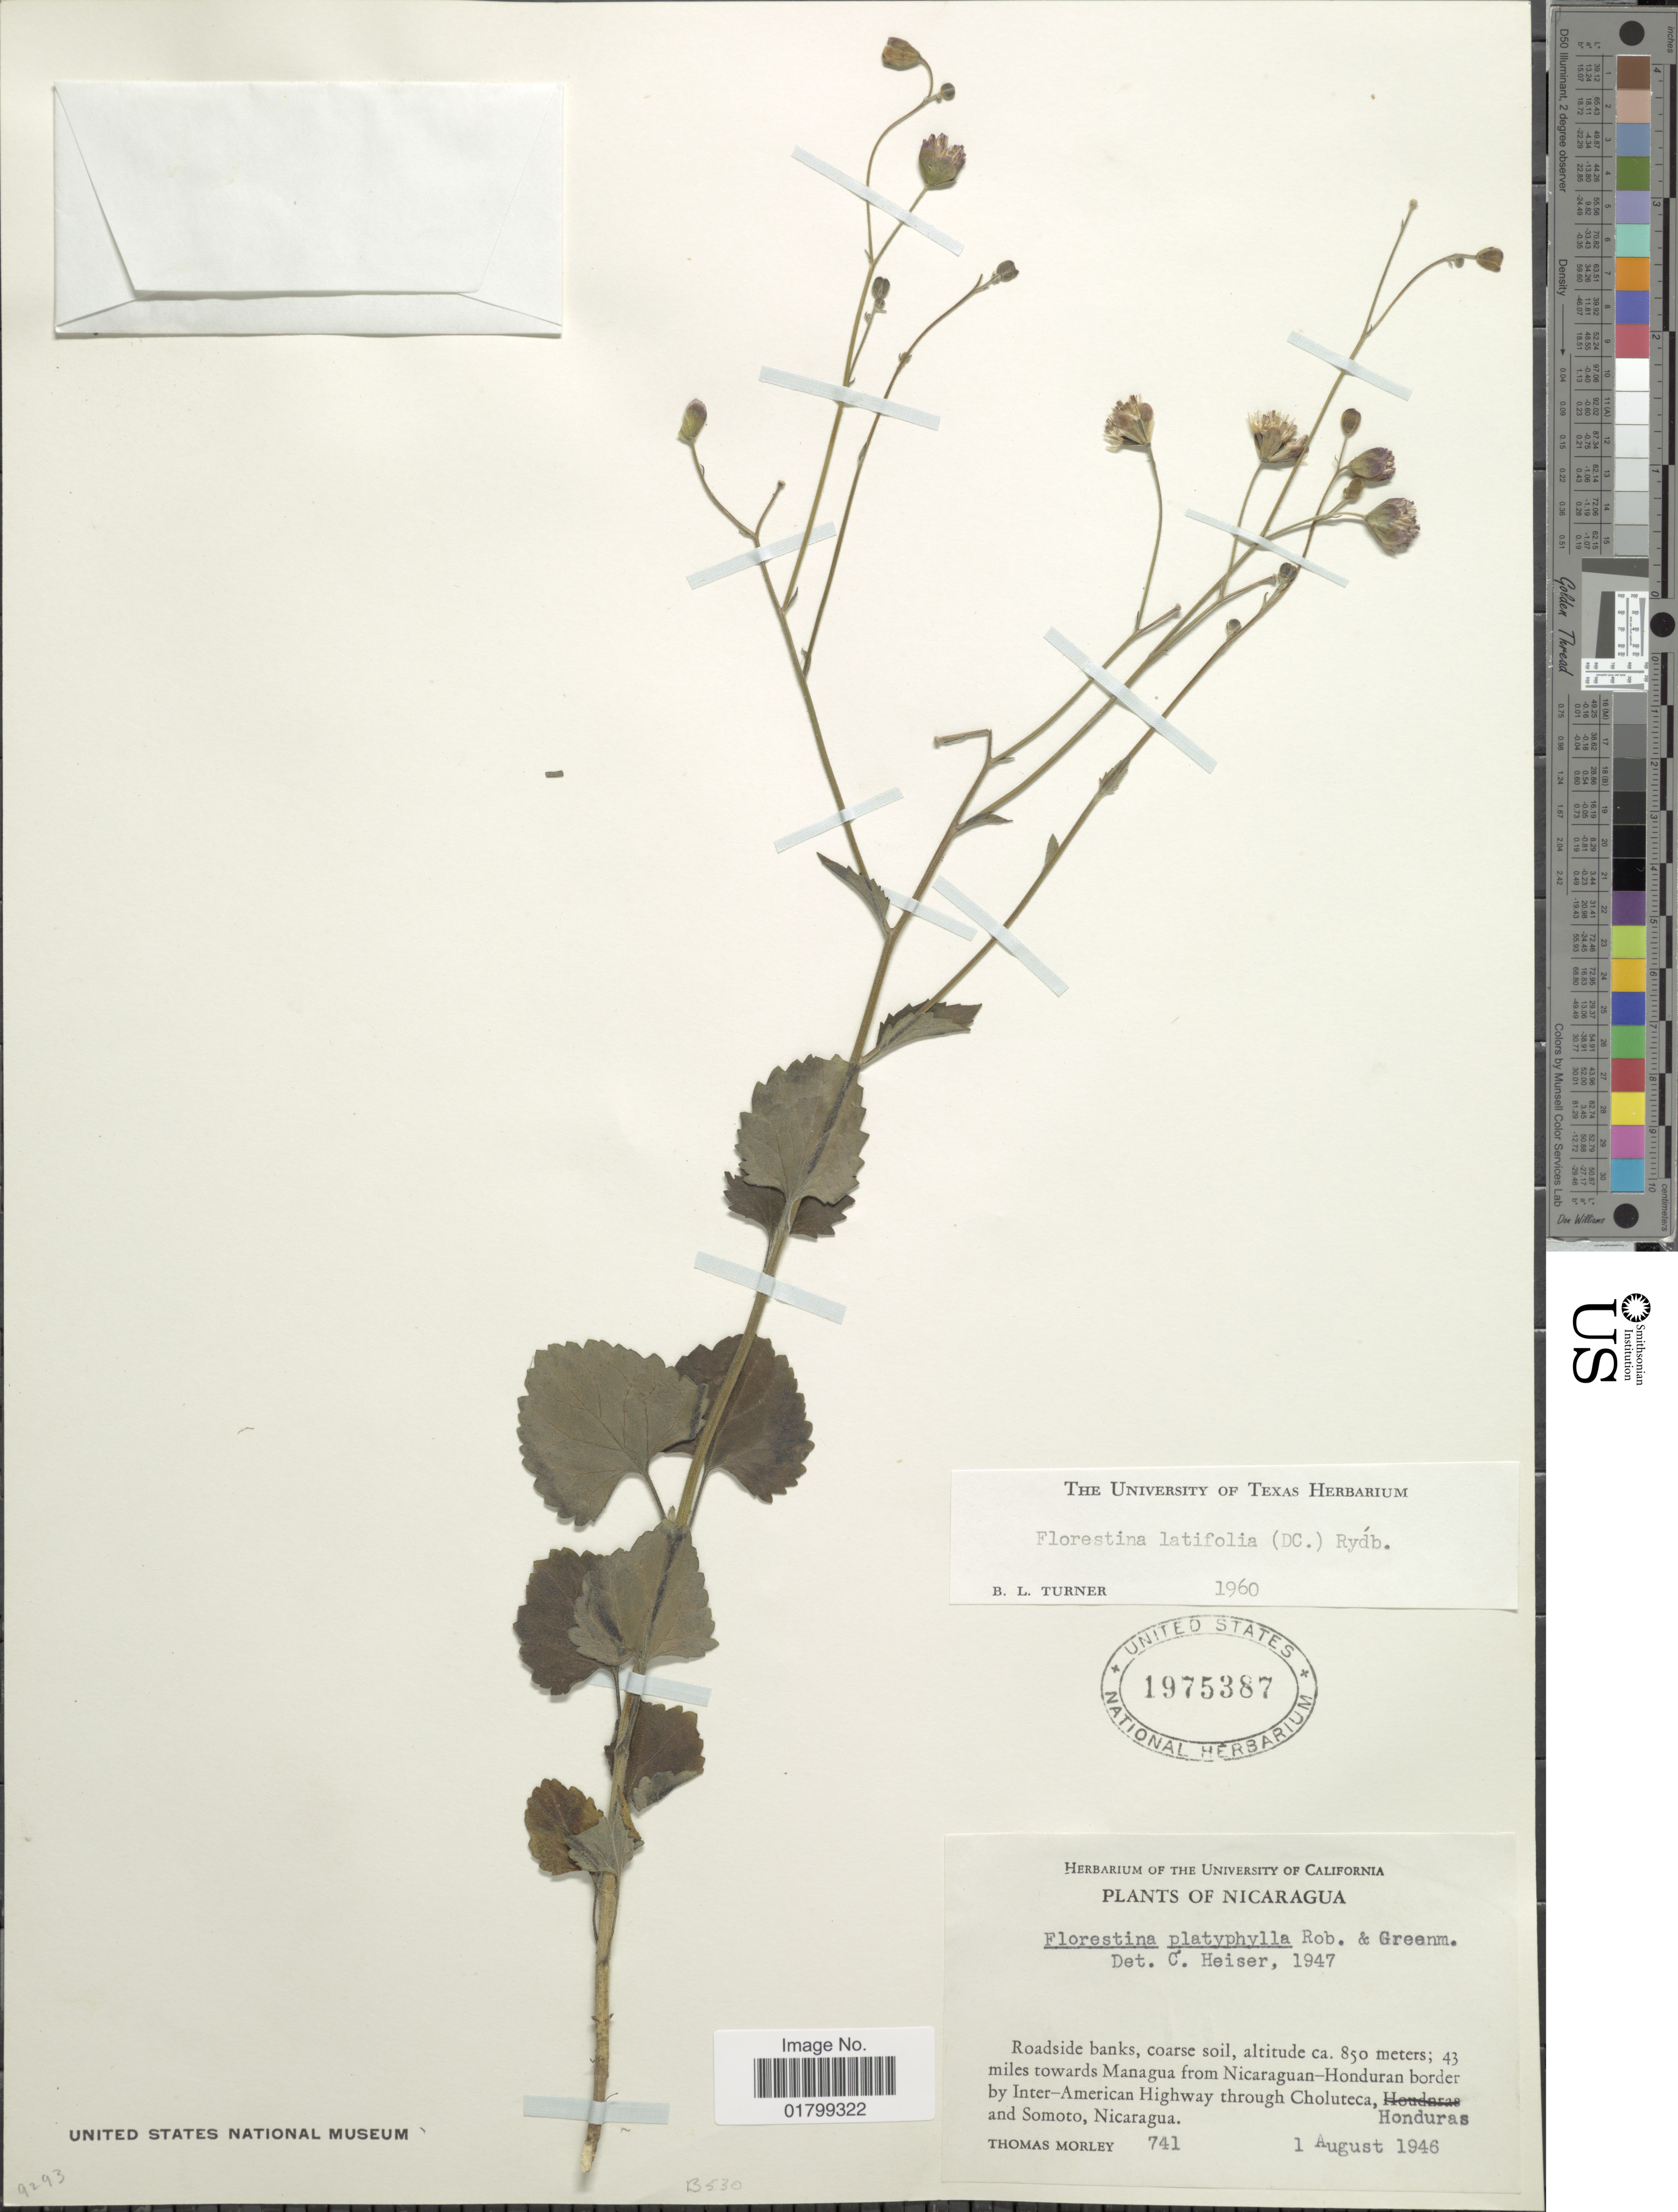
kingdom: Plantae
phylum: Tracheophyta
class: Magnoliopsida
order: Asterales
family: Asteraceae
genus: Florestina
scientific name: Florestina latifolia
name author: (DC.) Rydb.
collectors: T. Morley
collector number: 741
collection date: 1946-08-01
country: Nicaragua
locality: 43 miles towards Managua from Nicaraguan-Honduran border by Inter-American Highway through Choluteca, Honduras and Somoto, Nicaragua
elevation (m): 850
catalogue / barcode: US 1975387